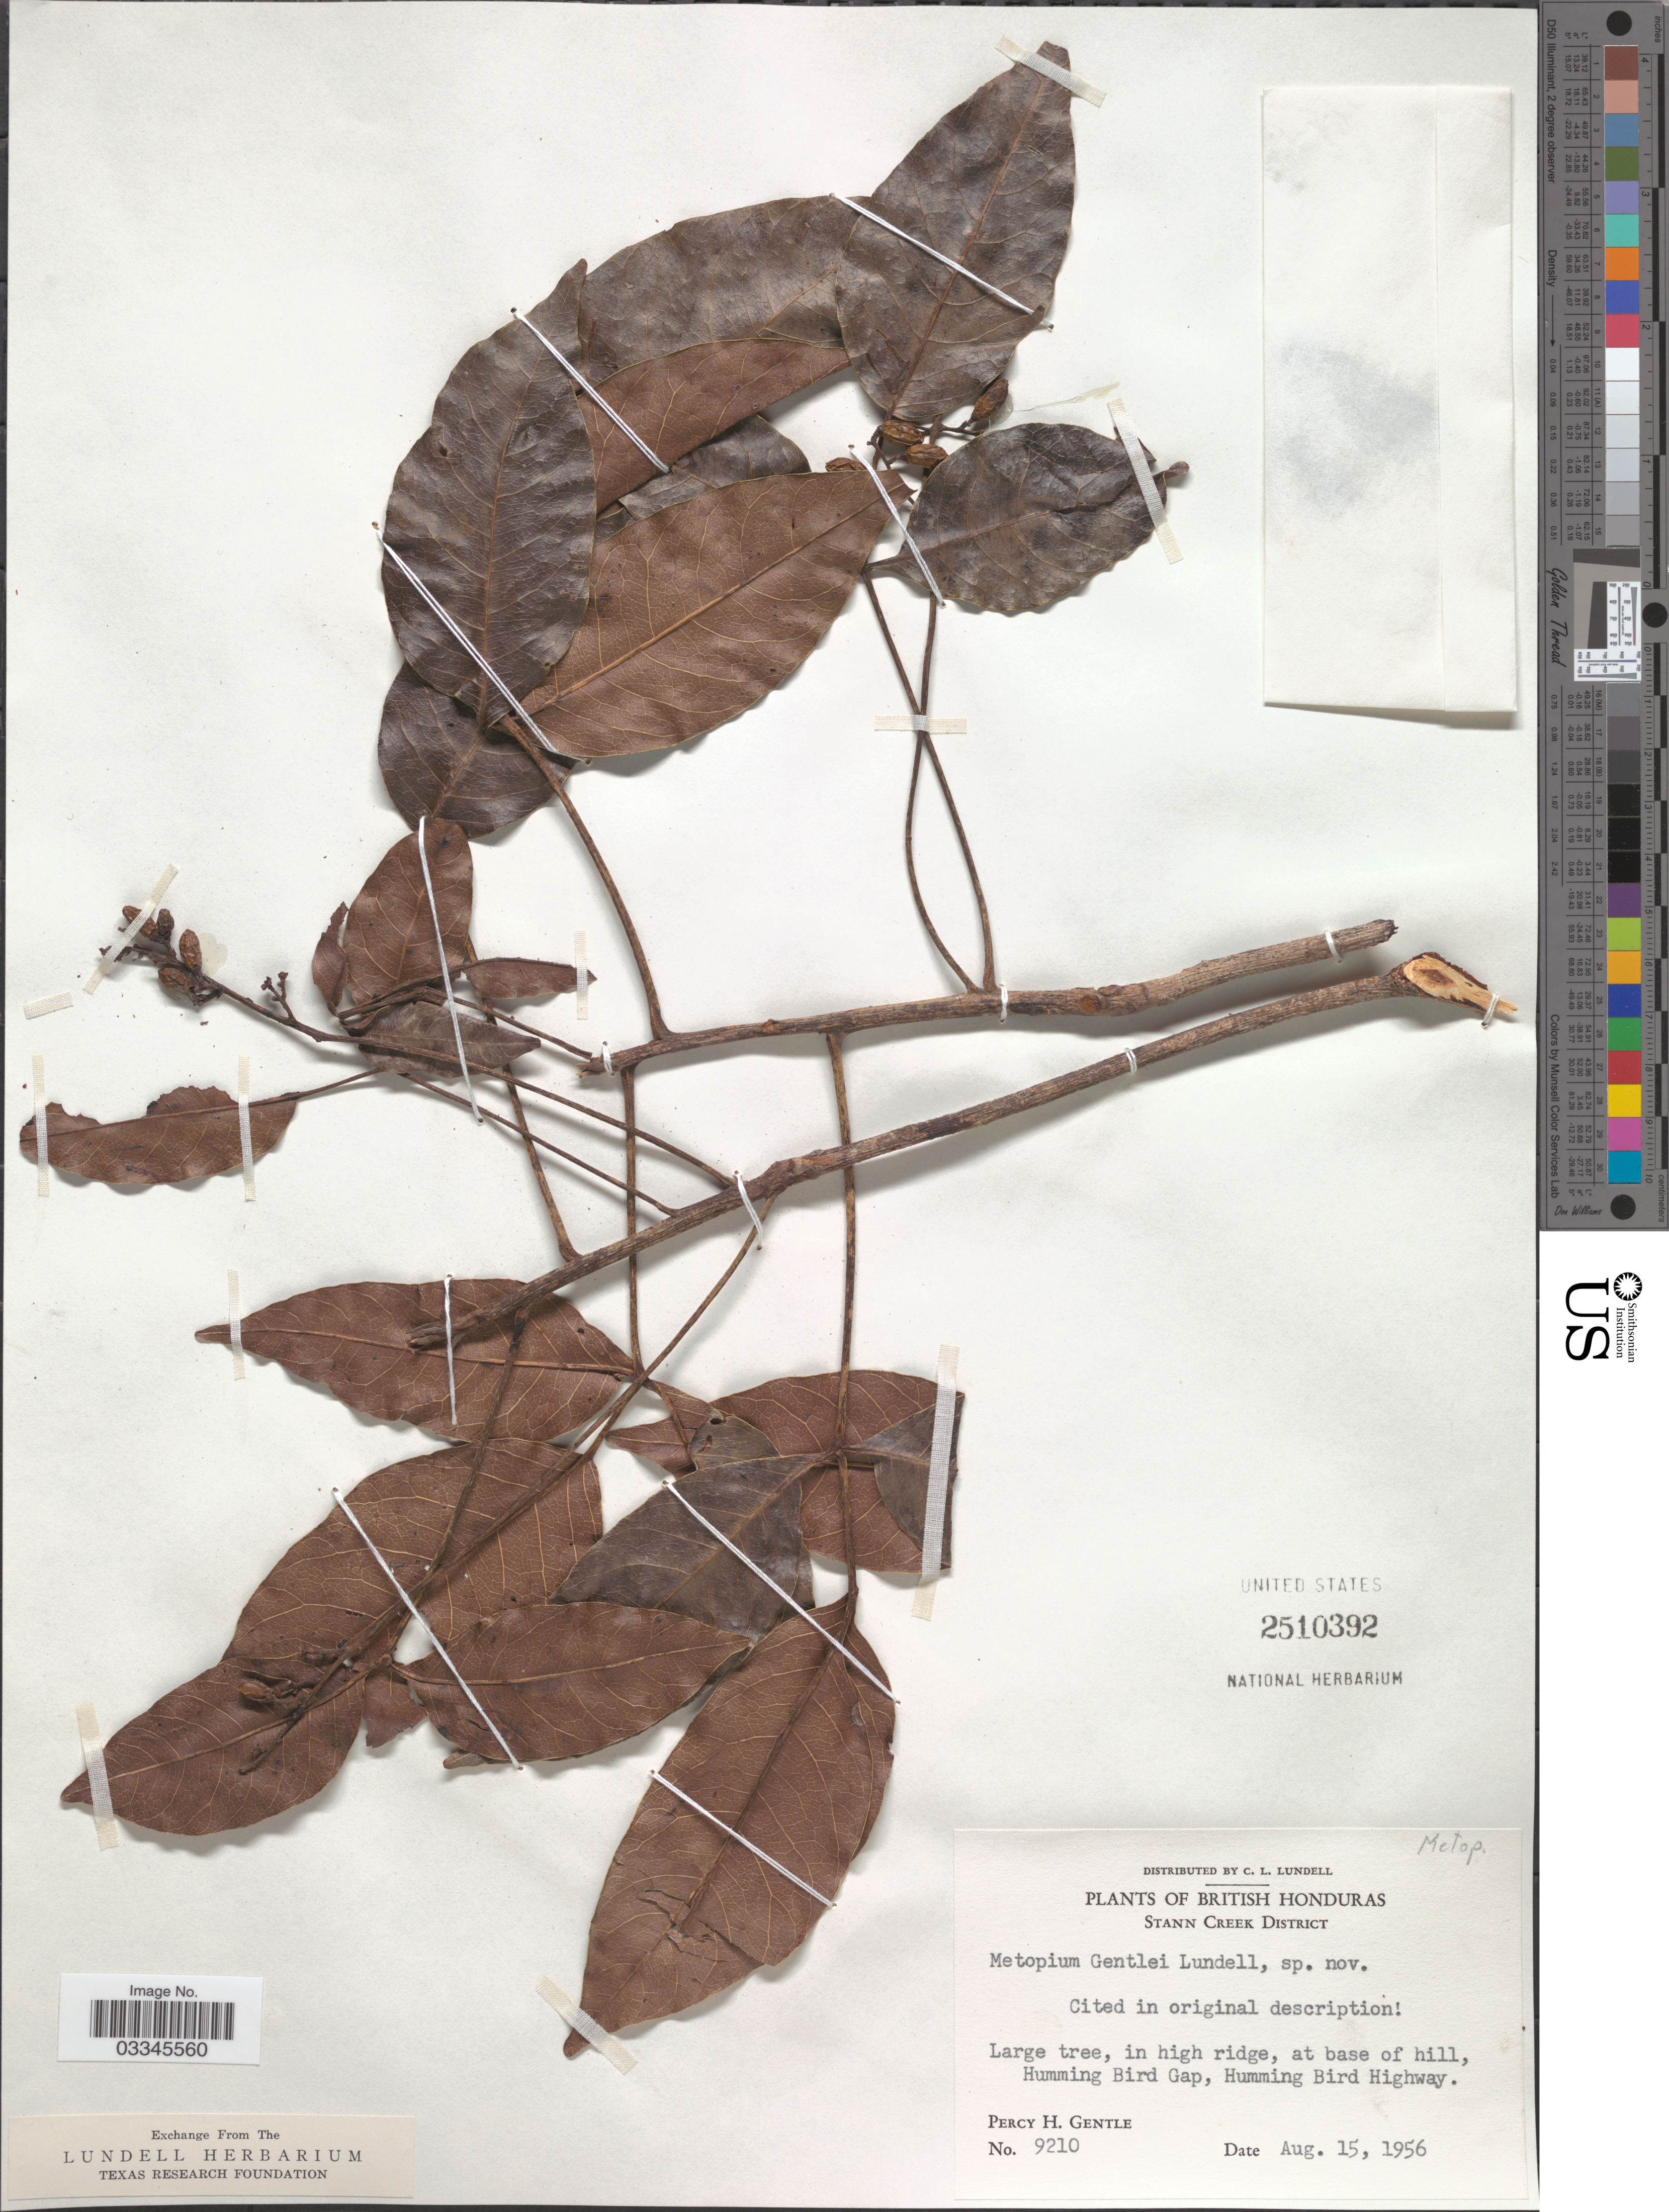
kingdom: Plantae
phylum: Tracheophyta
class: Magnoliopsida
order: Sapindales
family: Anacardiaceae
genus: Metopium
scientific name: Metopium brownei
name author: (Jacq.) Urb.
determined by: Mitchell, John D.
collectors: P. H. Gentle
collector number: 9210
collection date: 1956-08-15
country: Belize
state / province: Stann Creek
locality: British Honduras. Stann Creek District. At base of hill Humming Bird Gap, Humming Bird Highway.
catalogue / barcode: US 2510392